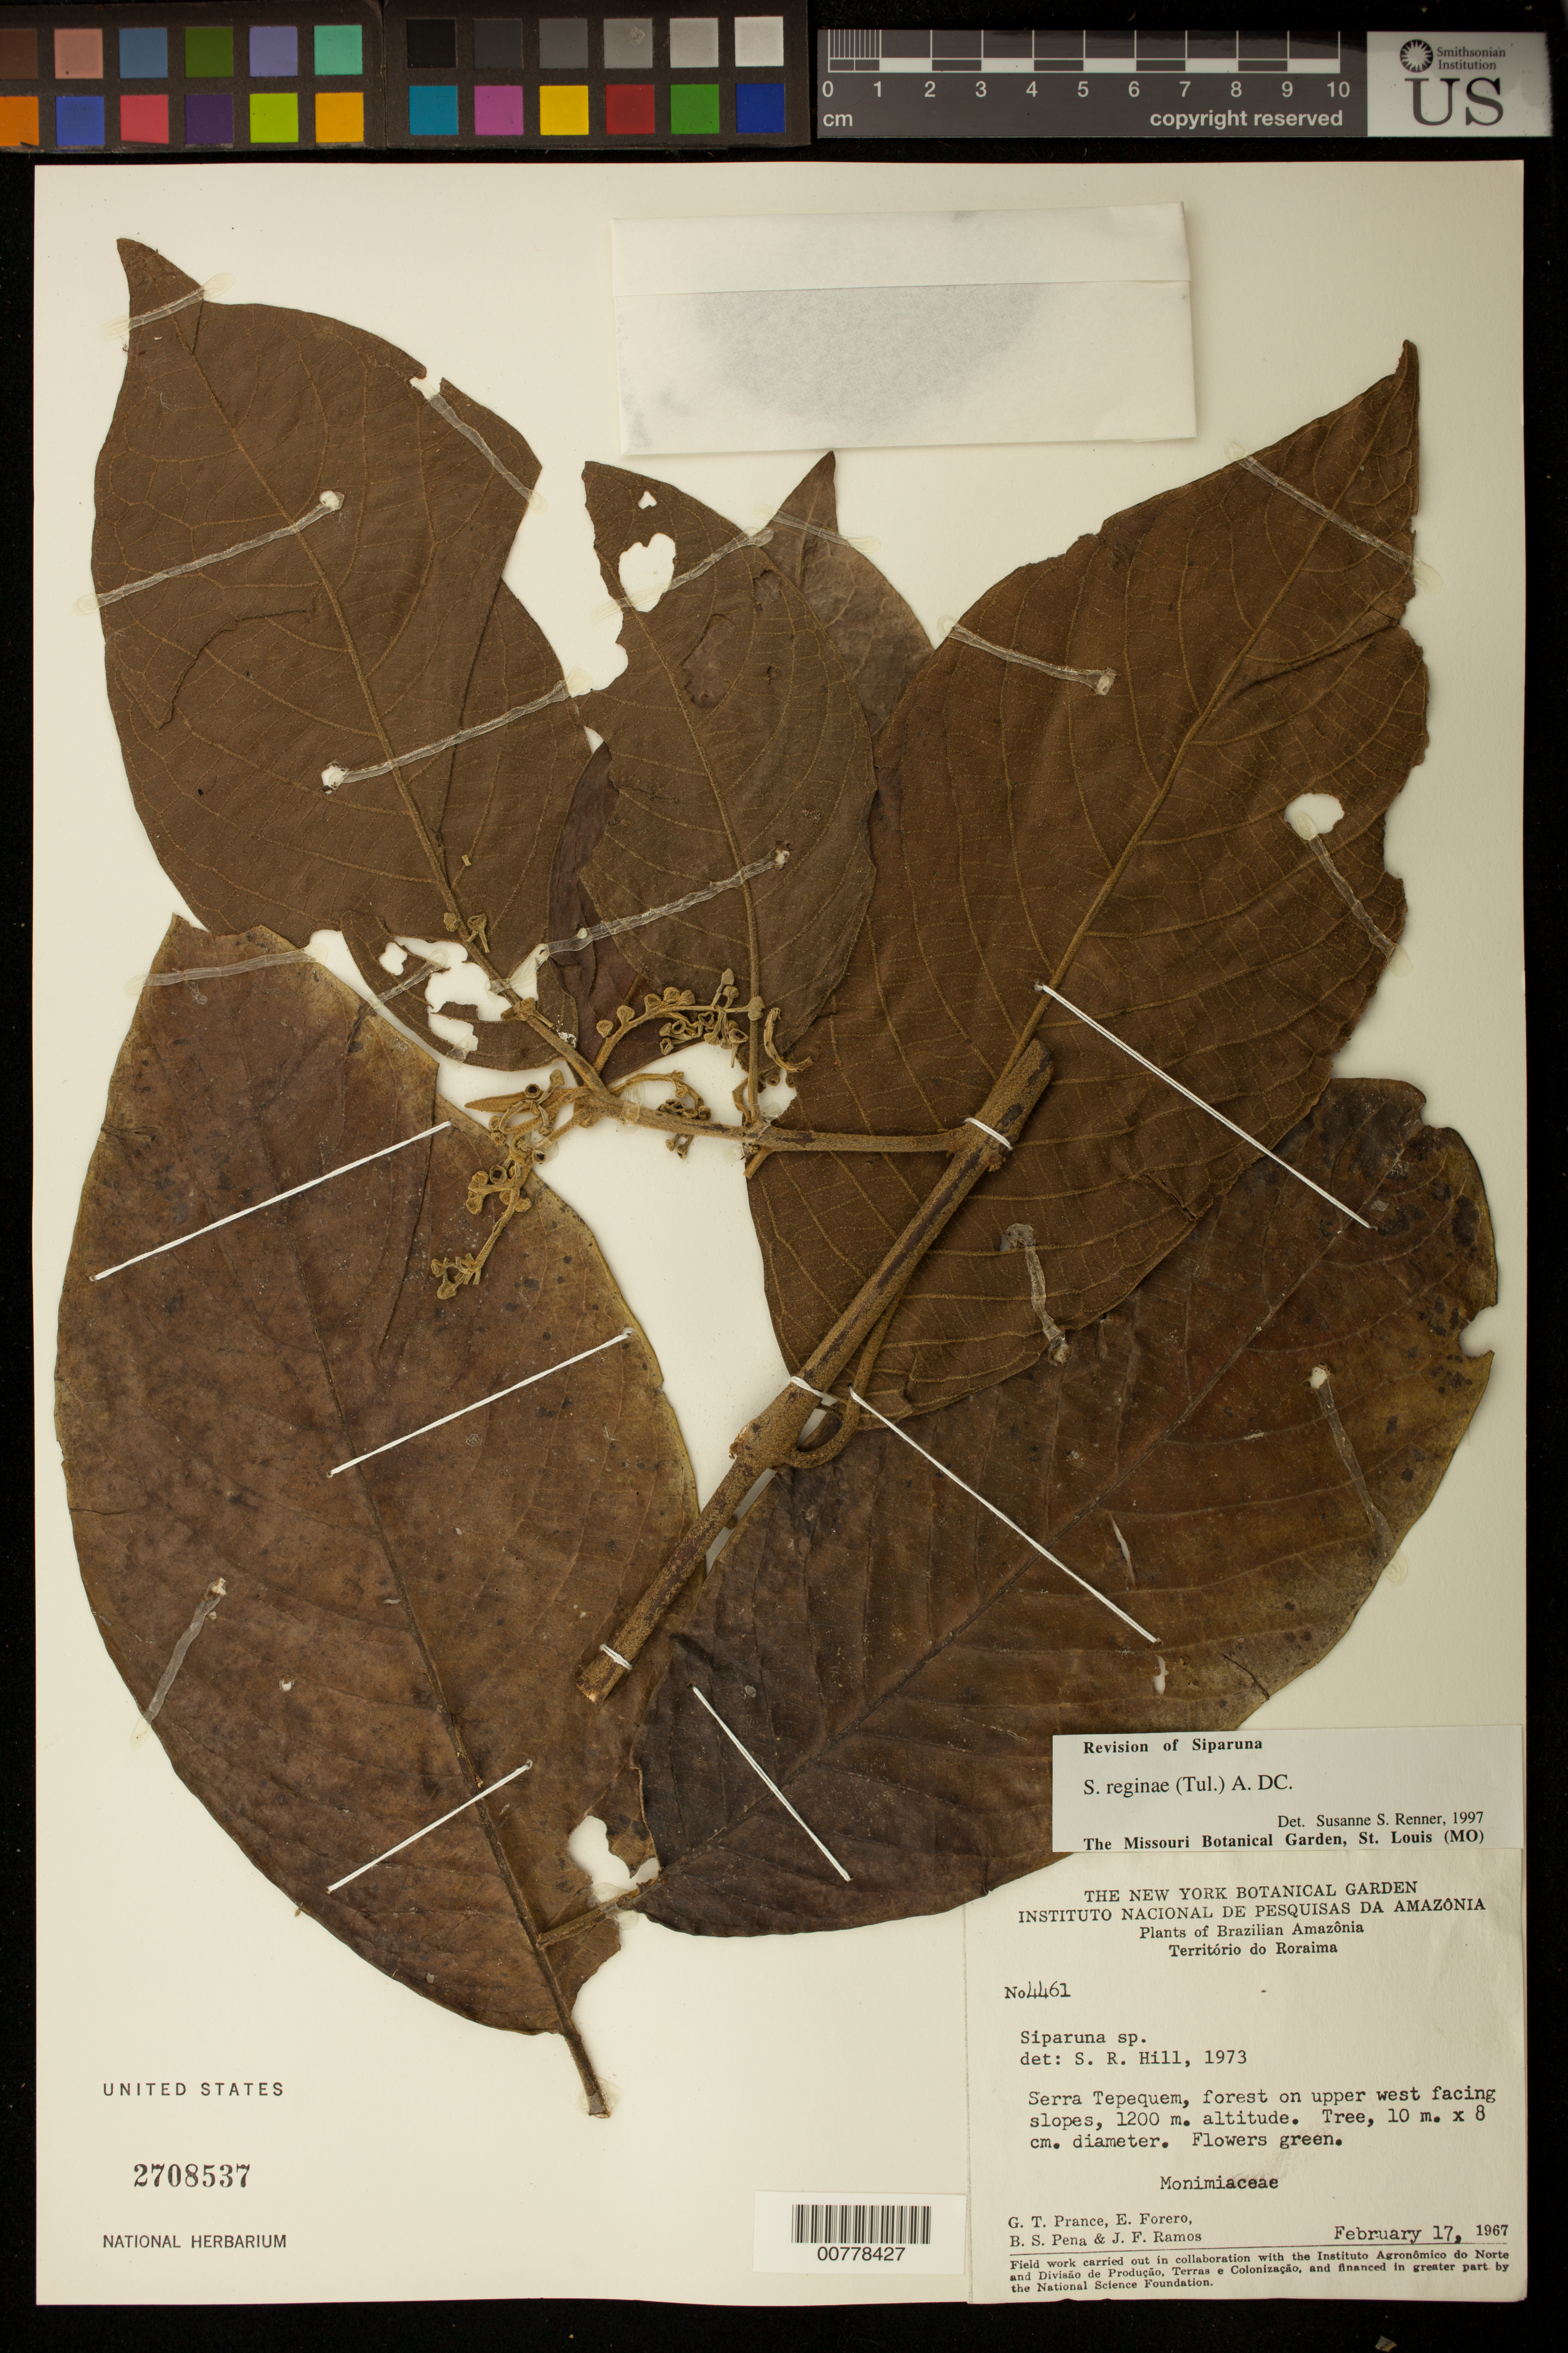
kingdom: Plantae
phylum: Tracheophyta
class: Magnoliopsida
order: Laurales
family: Siparunaceae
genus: Siparuna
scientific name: Siparuna reginae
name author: (Tul.) A. DC.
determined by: Renner, S. S.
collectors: G. T. Prance, E. Forero, B. S. Pena & J. F. Ramos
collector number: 4461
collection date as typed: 17-Feb-67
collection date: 1967-02-17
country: Brazil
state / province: Roraima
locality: Serra Tepequem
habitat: Forest on upper W facing slopes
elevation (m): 1200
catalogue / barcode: US 2708537